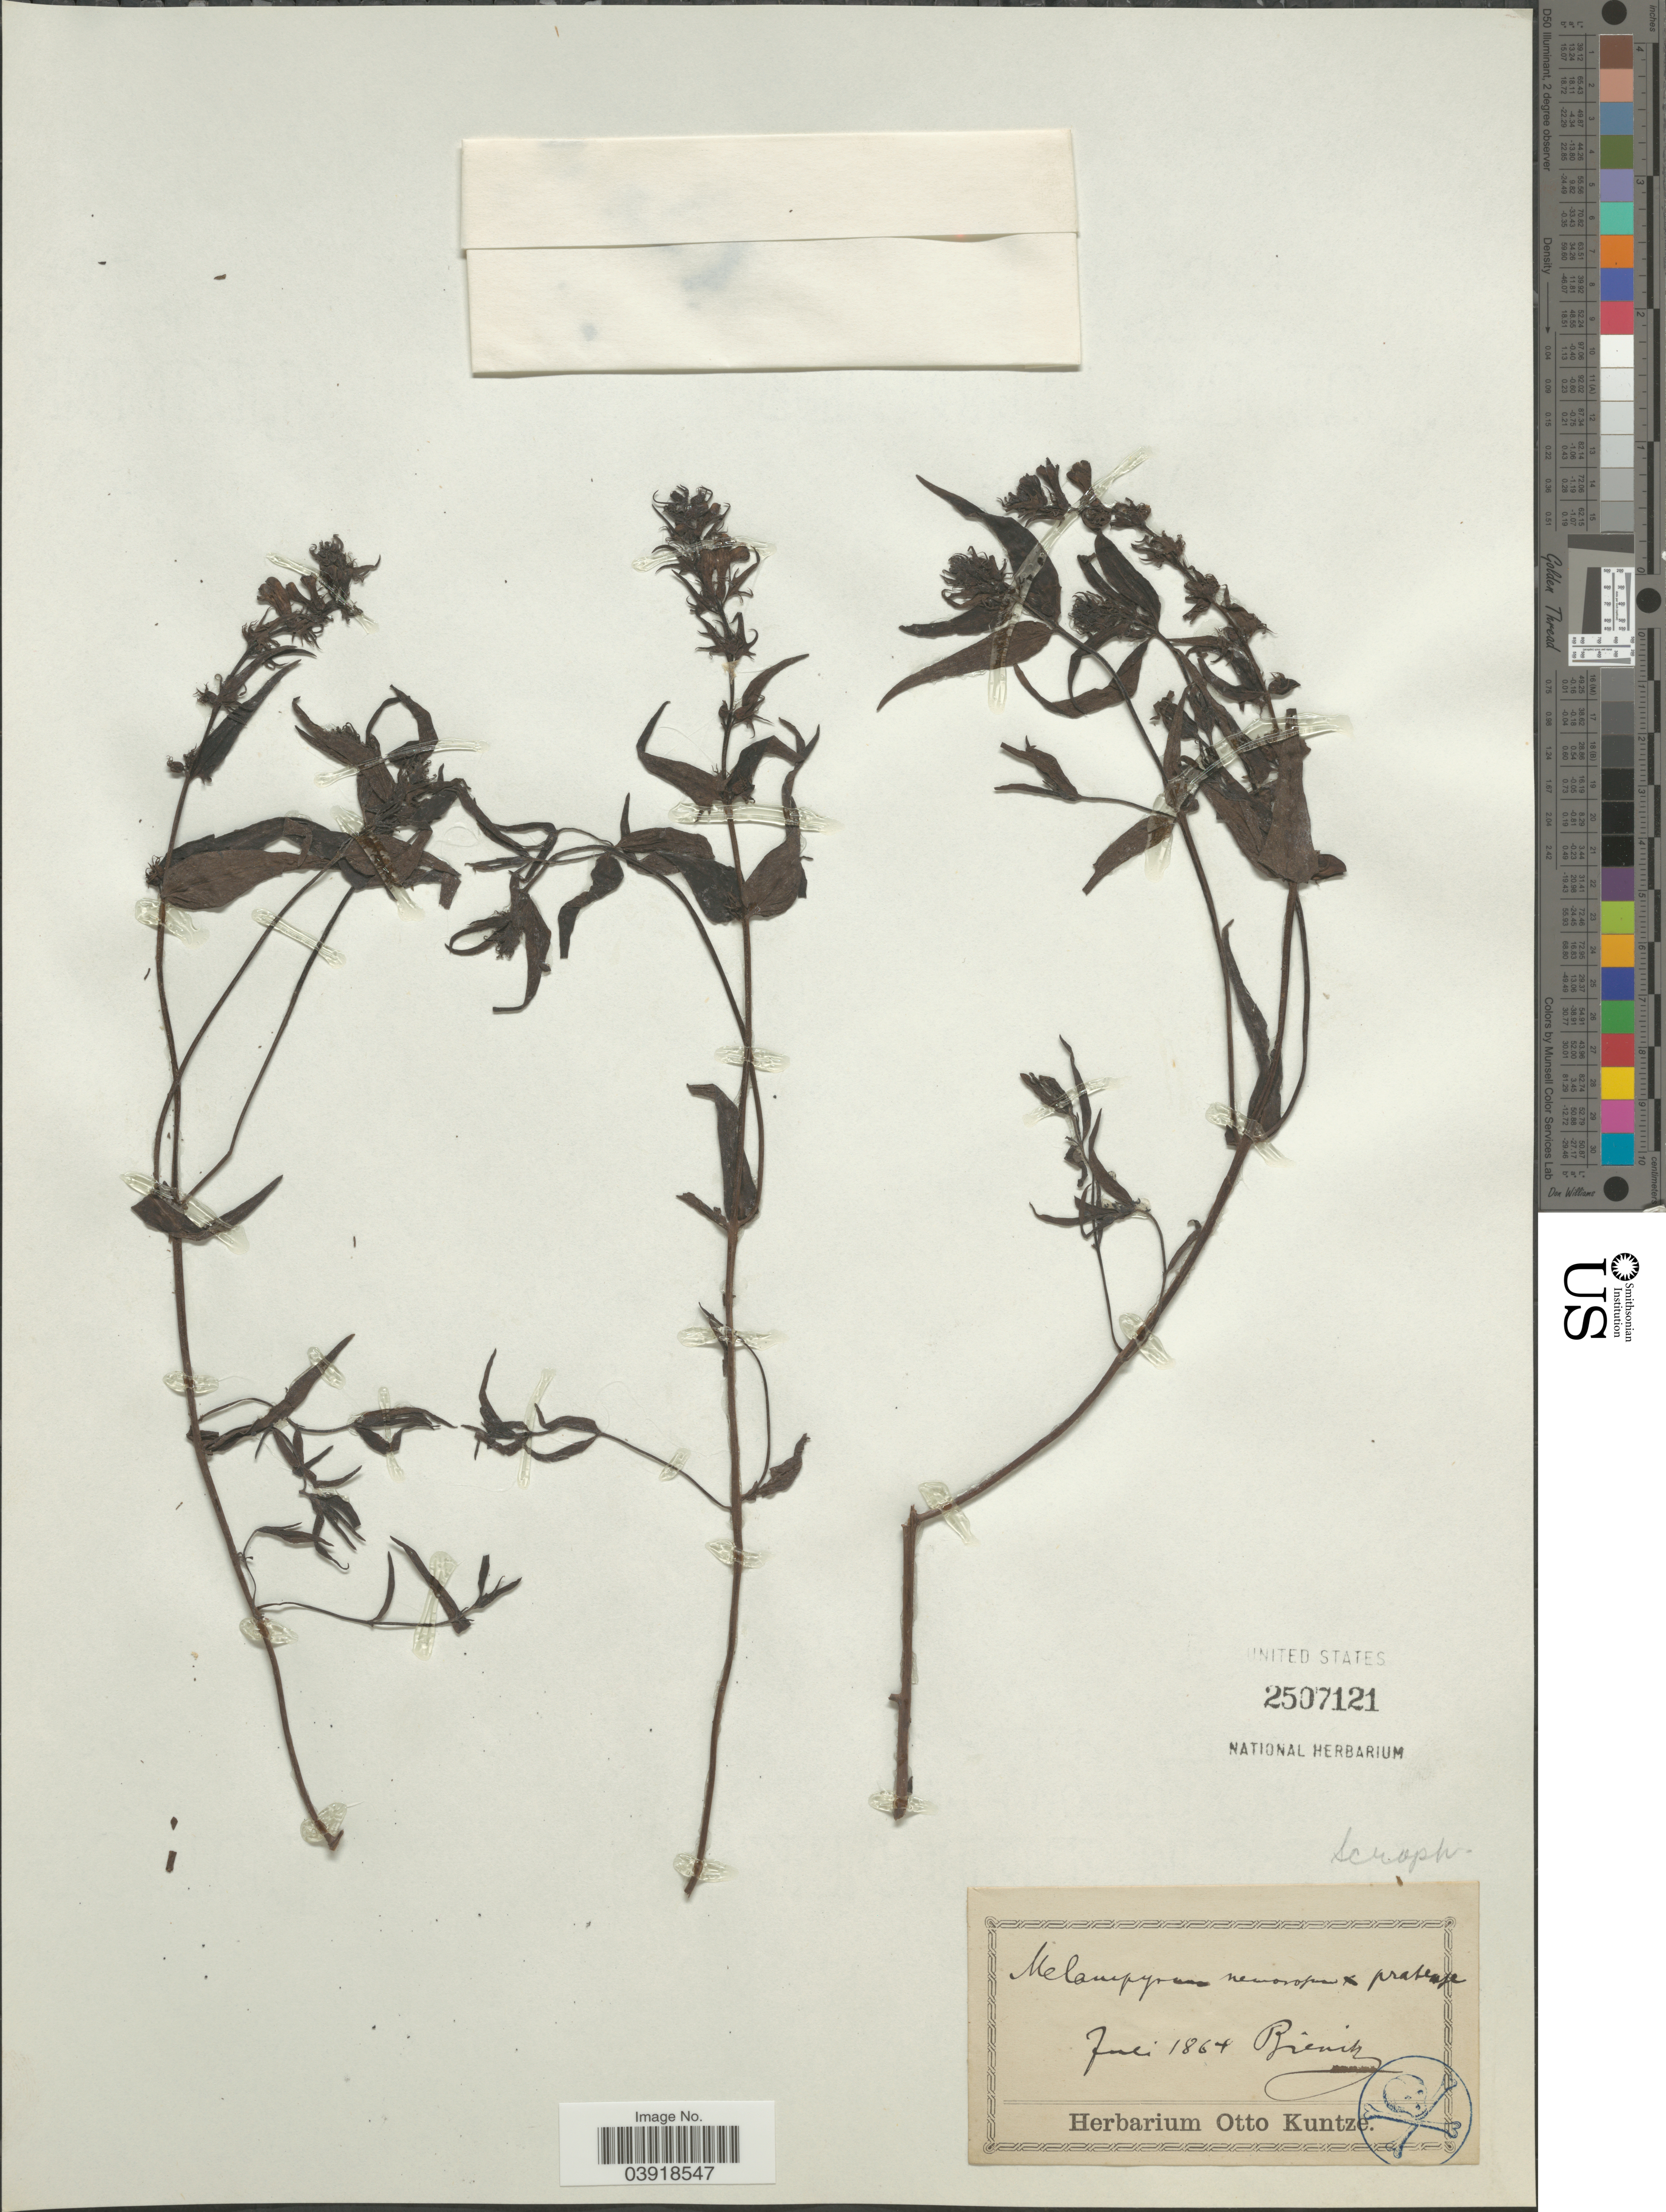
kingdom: Plantae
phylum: Tracheophyta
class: Magnoliopsida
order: Lamiales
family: Orobanchaceae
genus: Melampyrum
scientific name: Melampyrum nemorosum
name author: Baumg.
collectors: ex herb. Otto Kuntze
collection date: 1864-07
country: Germany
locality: Rienitz [interpreted].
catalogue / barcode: US 2507121